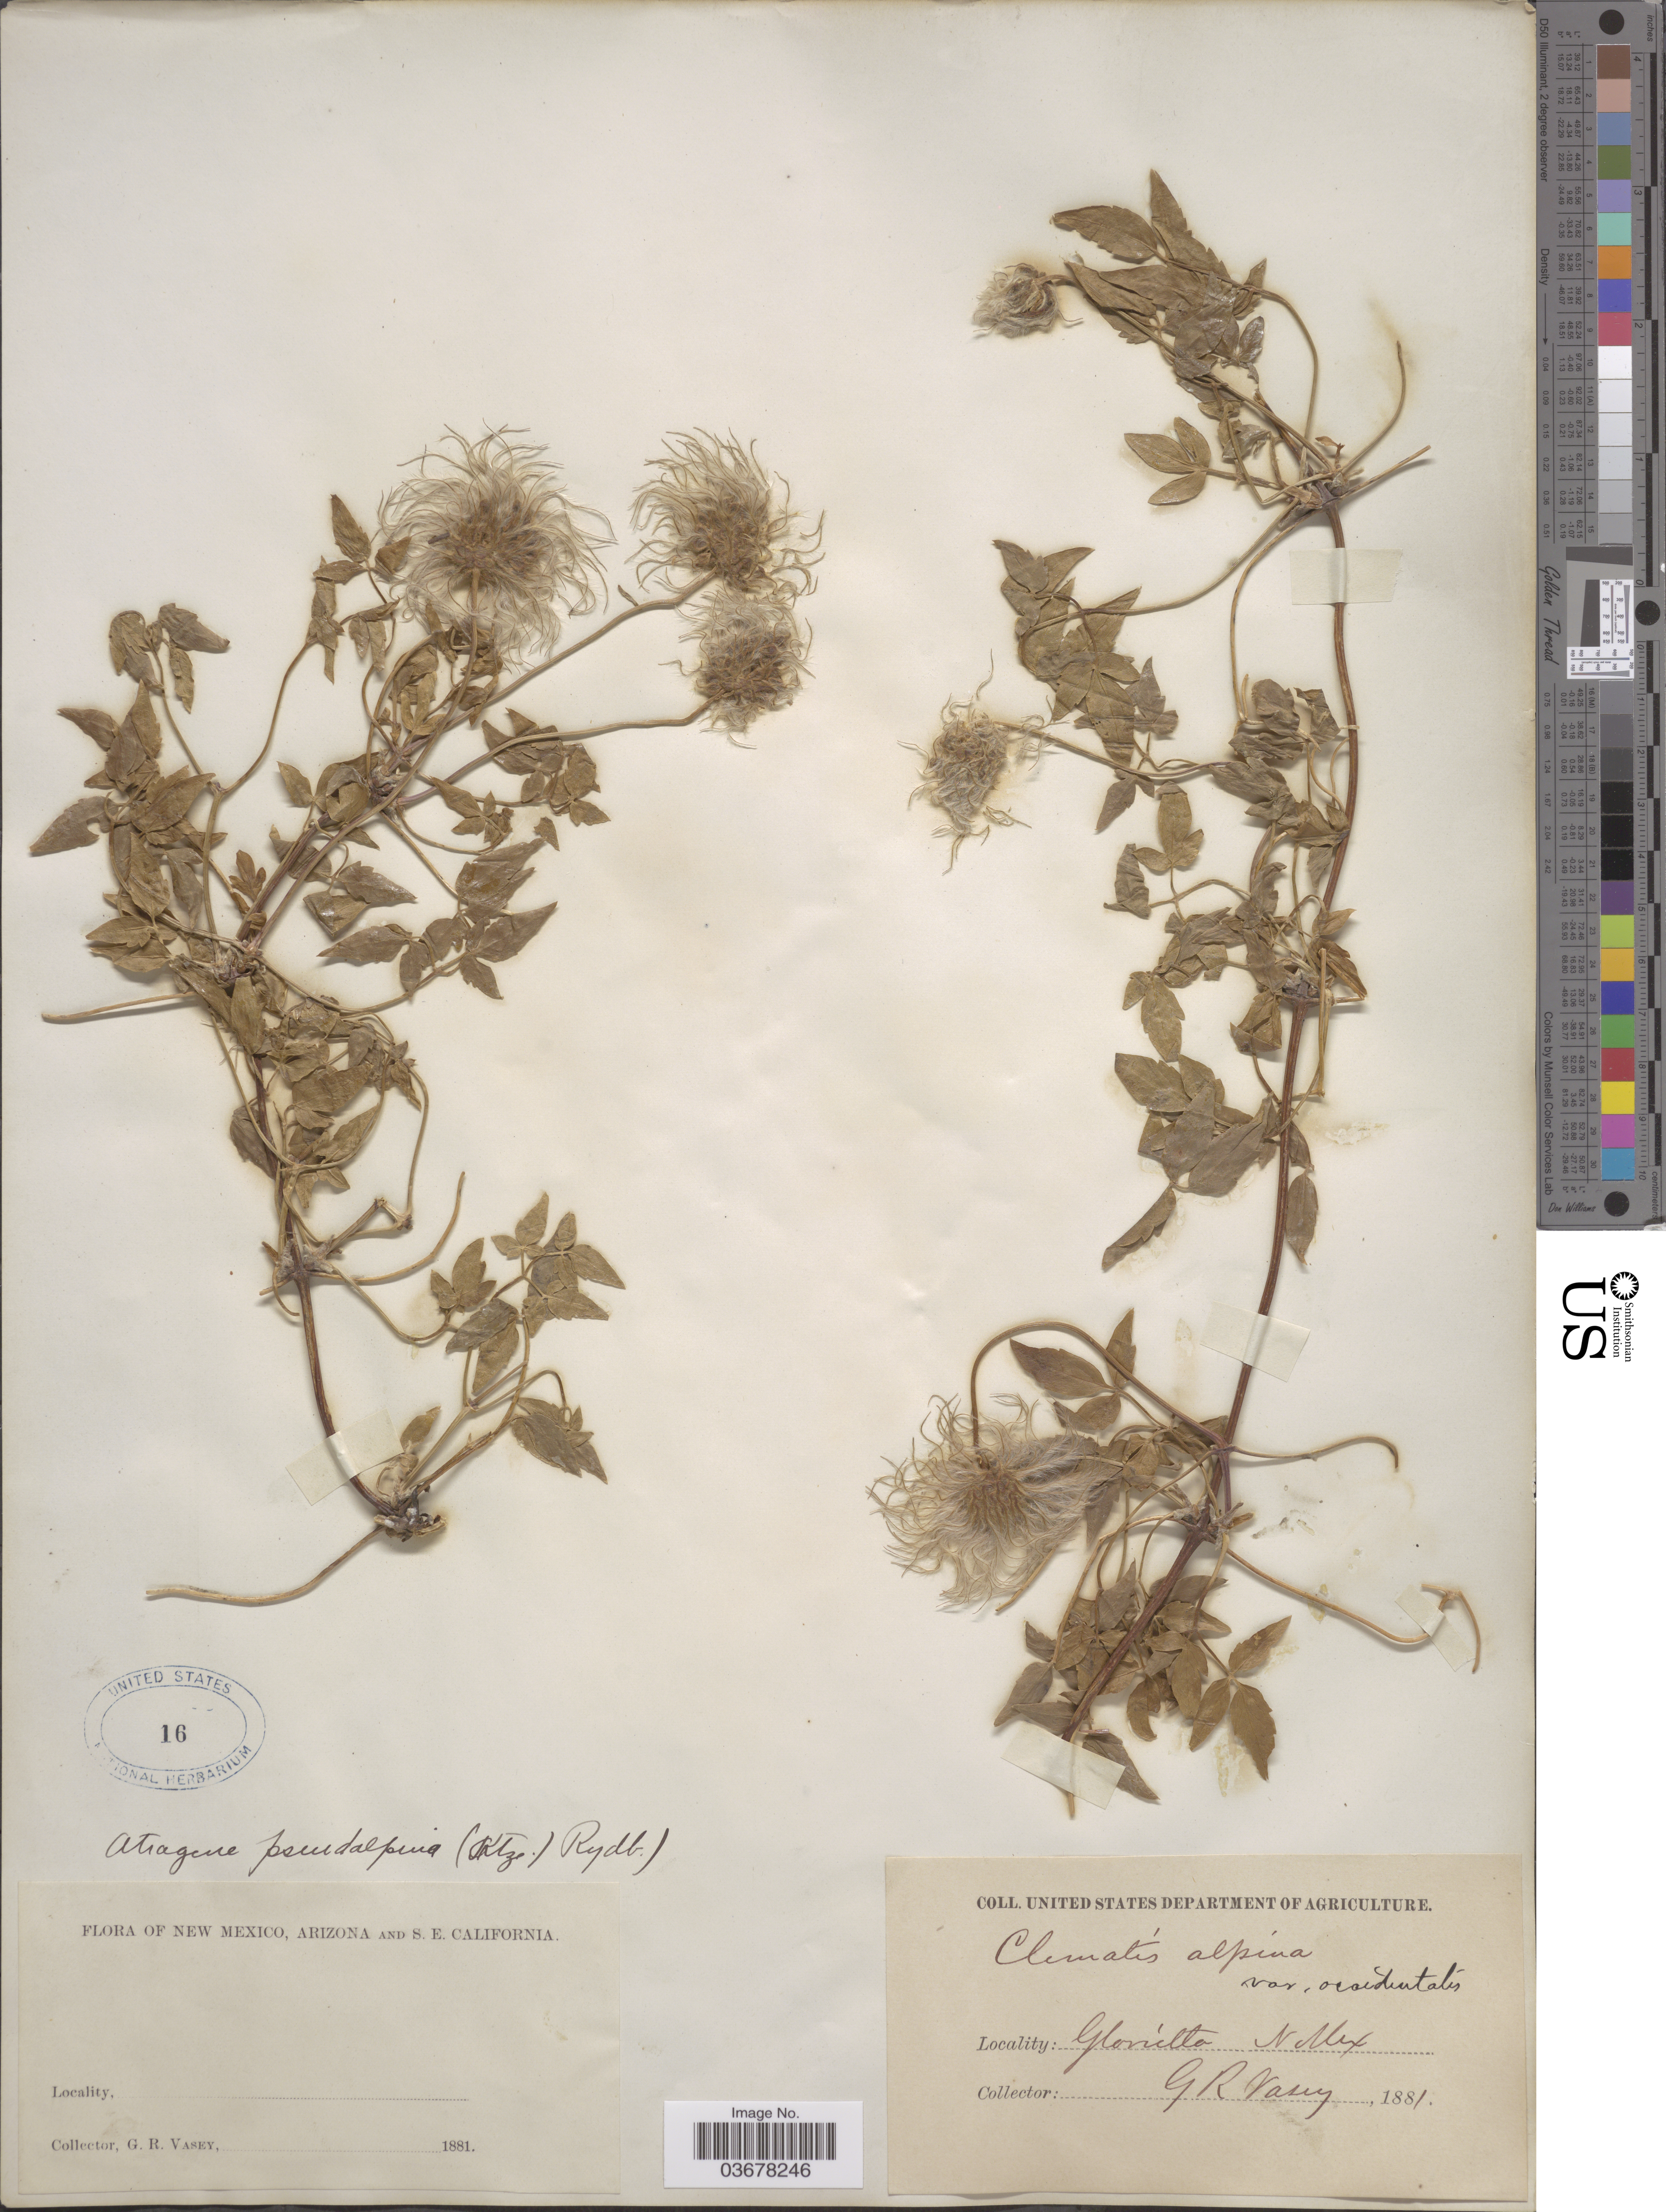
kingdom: Plantae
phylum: Tracheophyta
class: Magnoliopsida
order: Ranunculales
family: Ranunculaceae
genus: Clematis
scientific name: Clematis columbiana var. columbiana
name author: (Nutt.) Torr. & A. Gray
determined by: Strong, M. T., (US), Smithsonian Institution - National Museum of Natural History (UNITED STATES)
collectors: G. R. Vasey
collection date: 1881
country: United States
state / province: New Mexico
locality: Glorietta.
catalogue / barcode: US 16